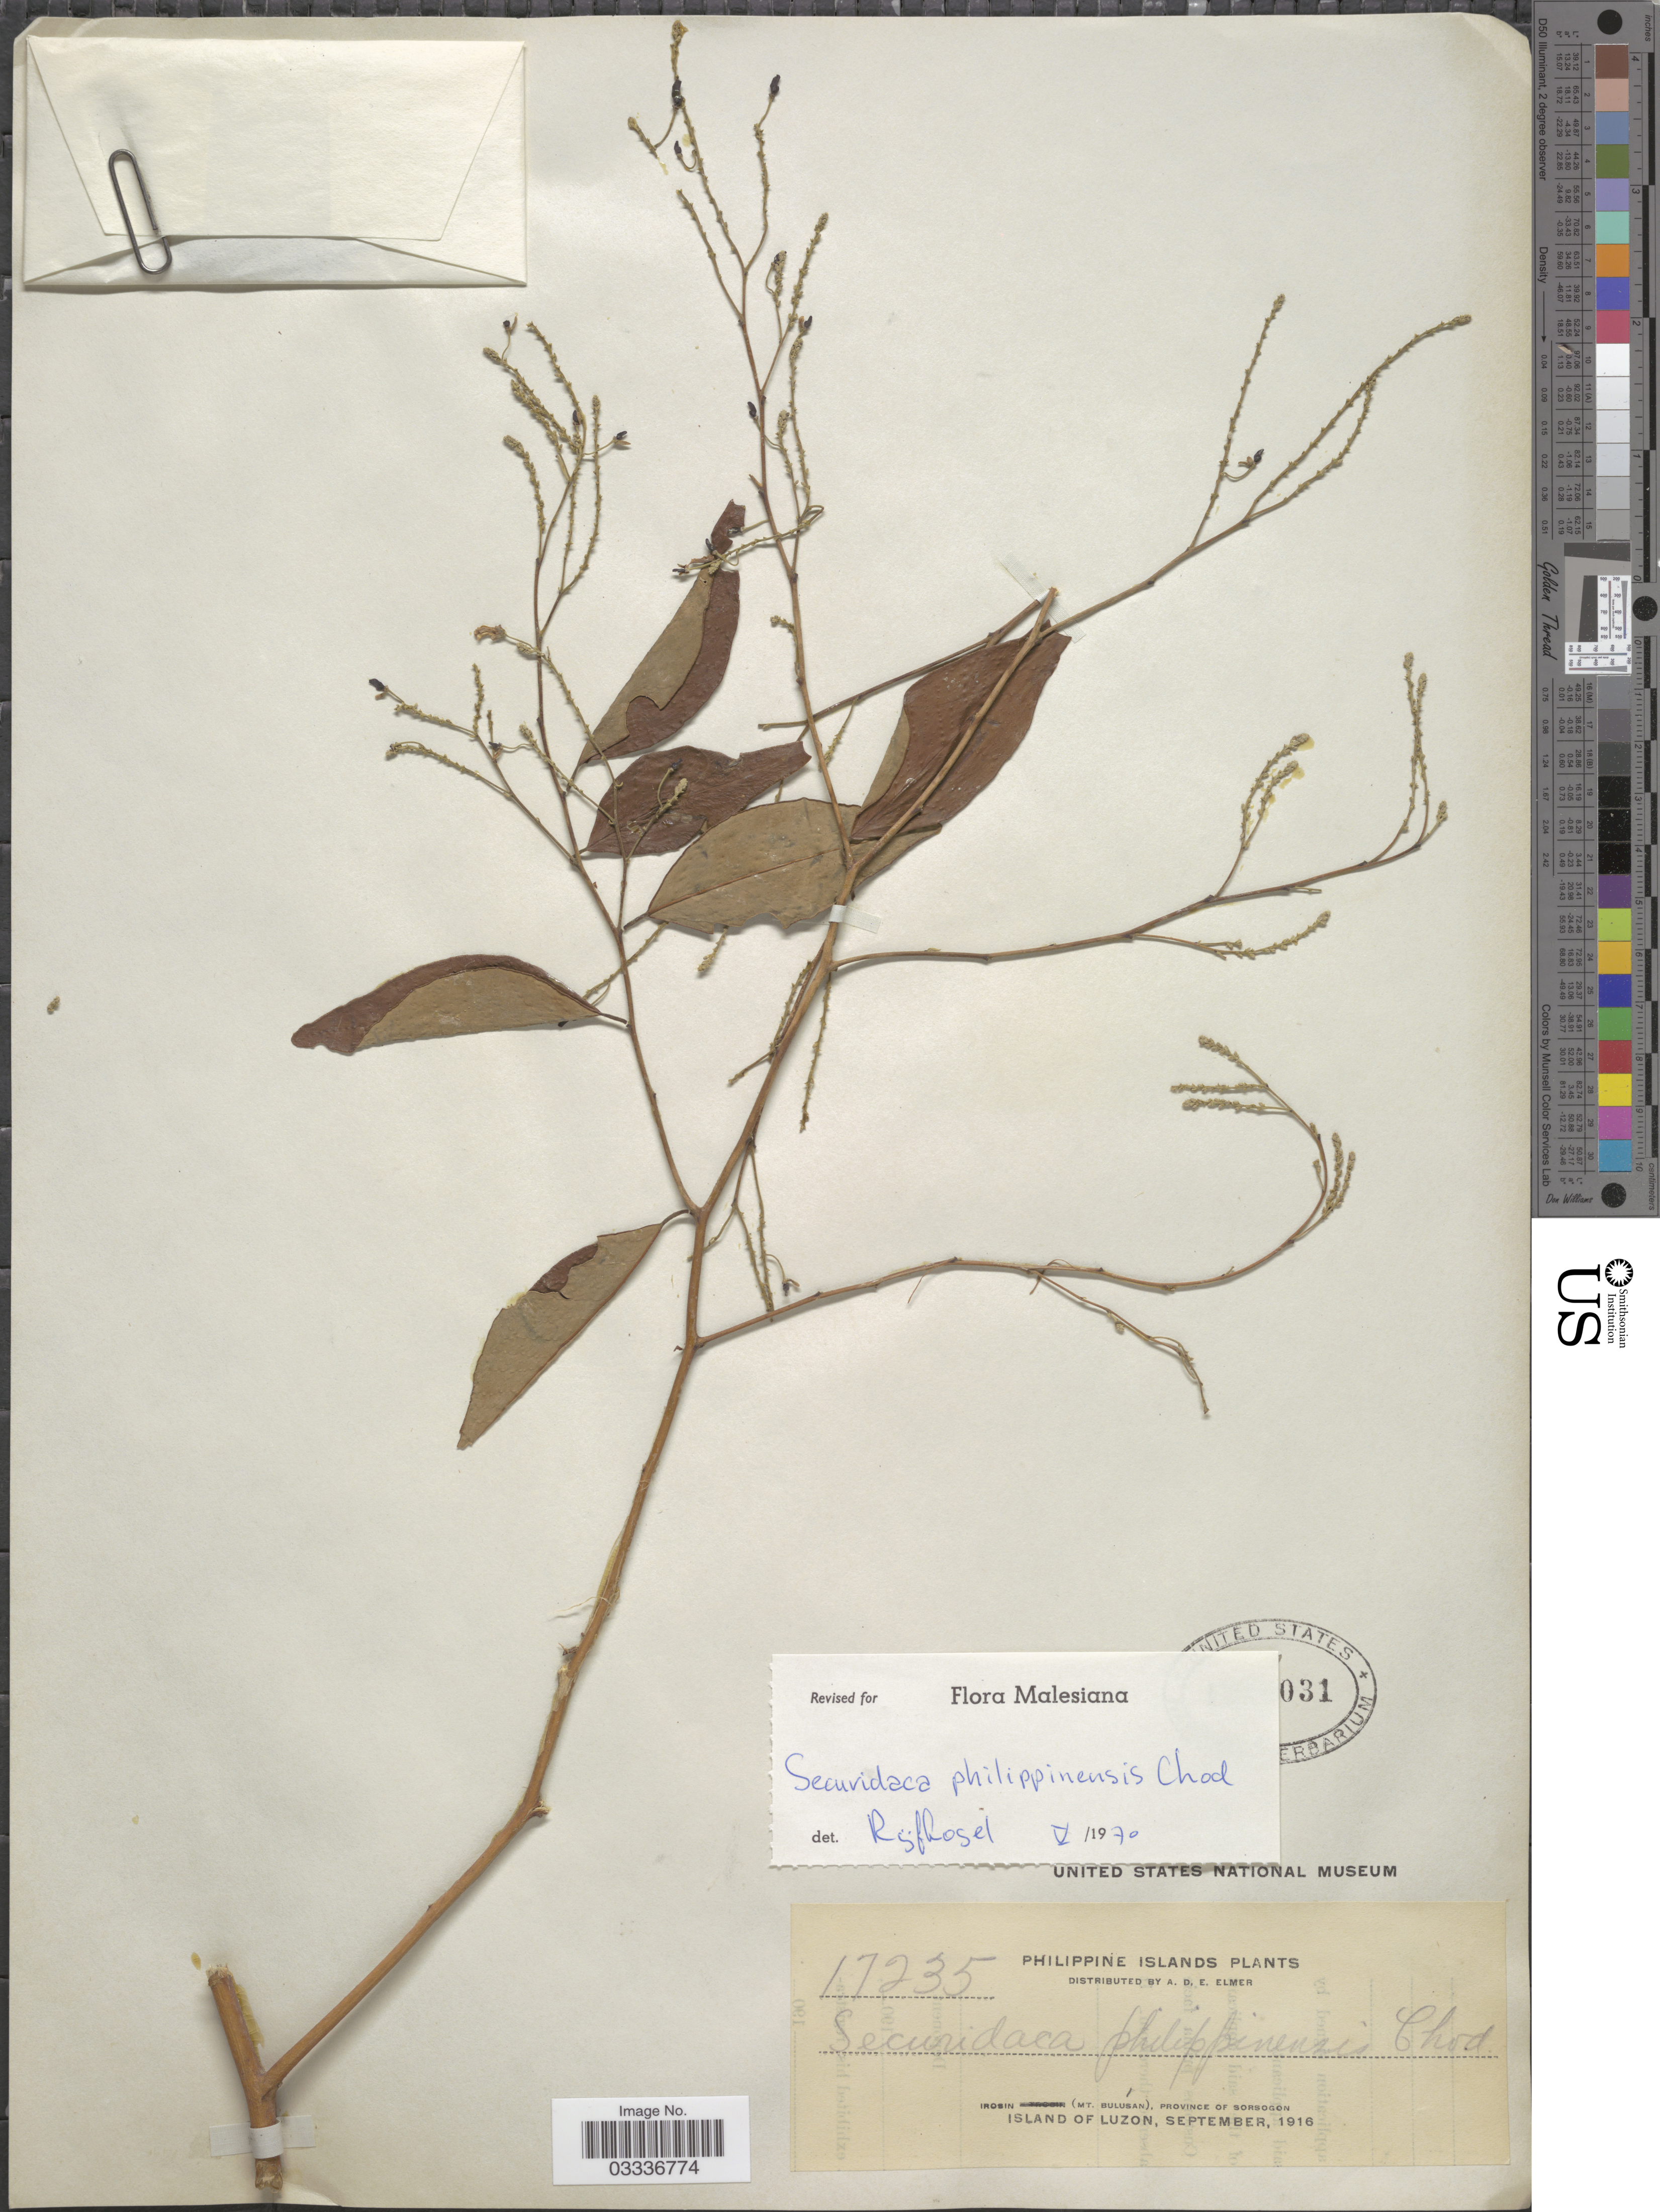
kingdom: Plantae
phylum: Tracheophyta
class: Magnoliopsida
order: Fabales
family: Polygalaceae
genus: Securidaca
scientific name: Securidaca philippinensis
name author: Chodat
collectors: A. D. E. Elmer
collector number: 17235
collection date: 1916-09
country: Philippines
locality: Irosin (Mt. Bulusan), Province of Sorsogon Island of Luzon.